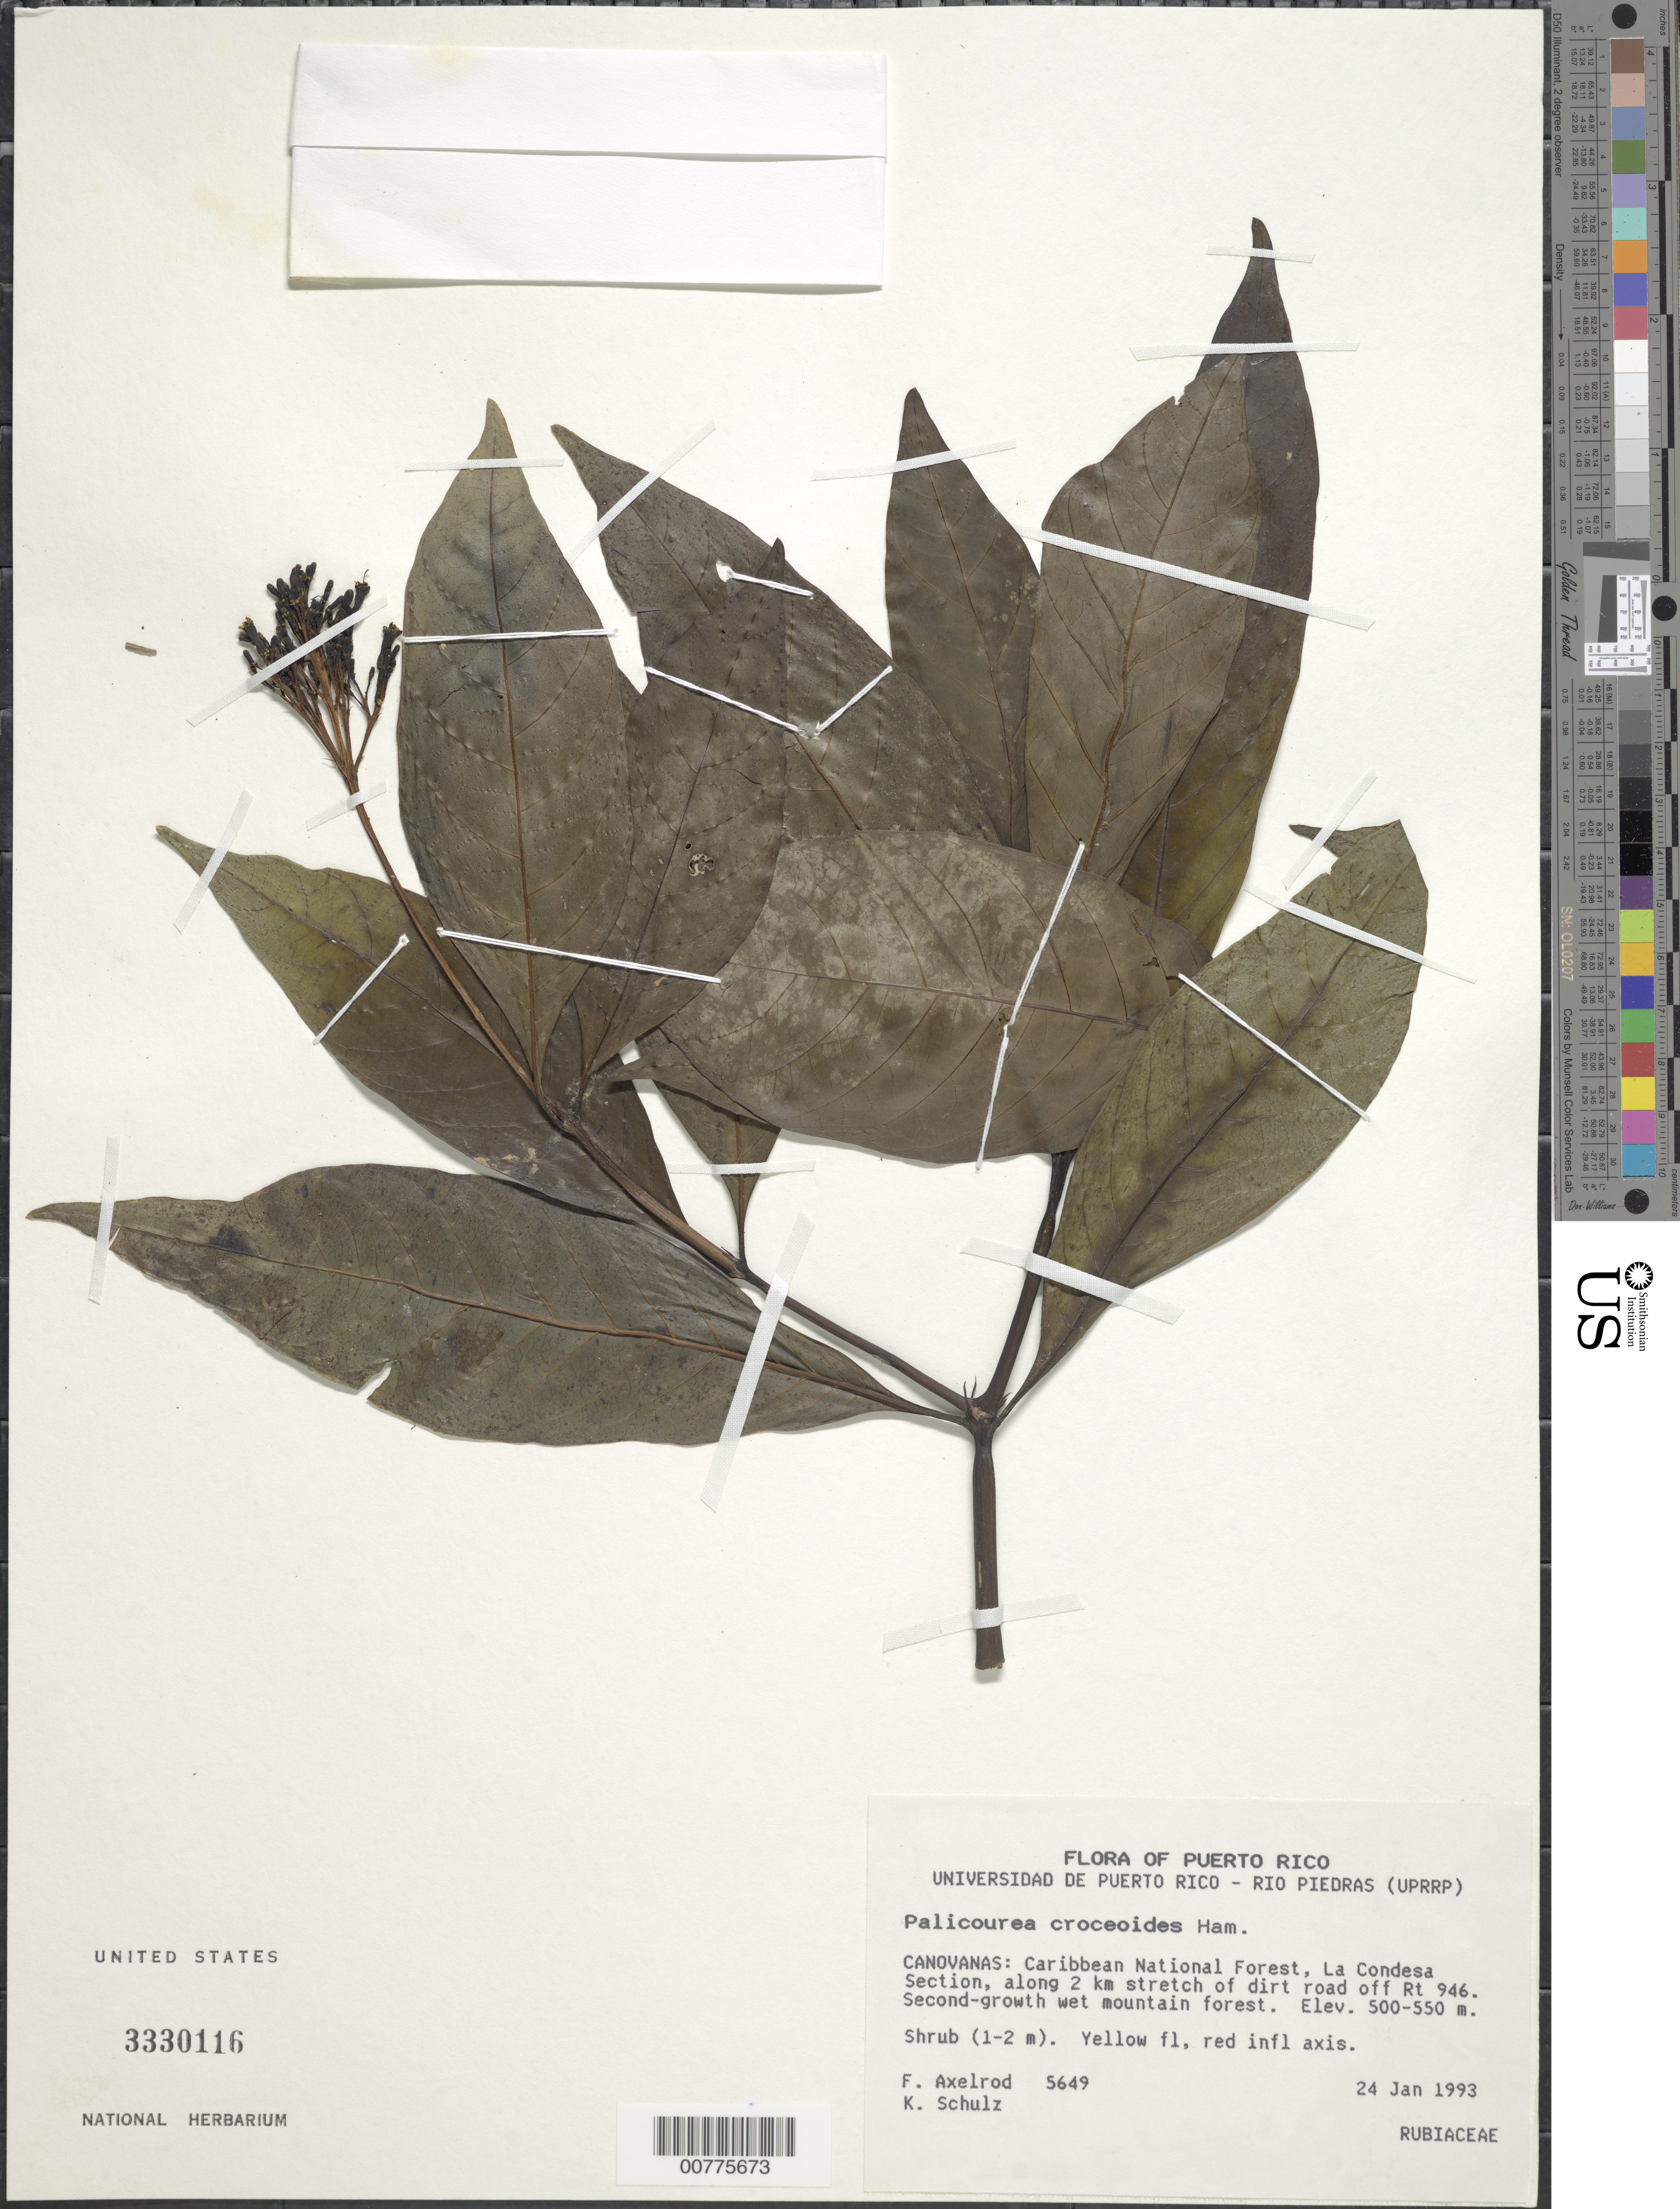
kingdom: Plantae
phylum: Tracheophyta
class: Magnoliopsida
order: Gentianales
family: Rubiaceae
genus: Palicourea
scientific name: Palicourea croceoides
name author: Desv. ex Ham.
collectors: F. S. Axelrod & K. Schulz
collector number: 5649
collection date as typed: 24 Jan 1993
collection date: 1993-01-24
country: Puerto Rico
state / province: Canóvanas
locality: Canovanas: Caribbean National Forest, La Condesa Section, along 2 km stretch of dirt road off Rt. 946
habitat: Second-growth wet mountain forest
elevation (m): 500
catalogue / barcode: US 3330116